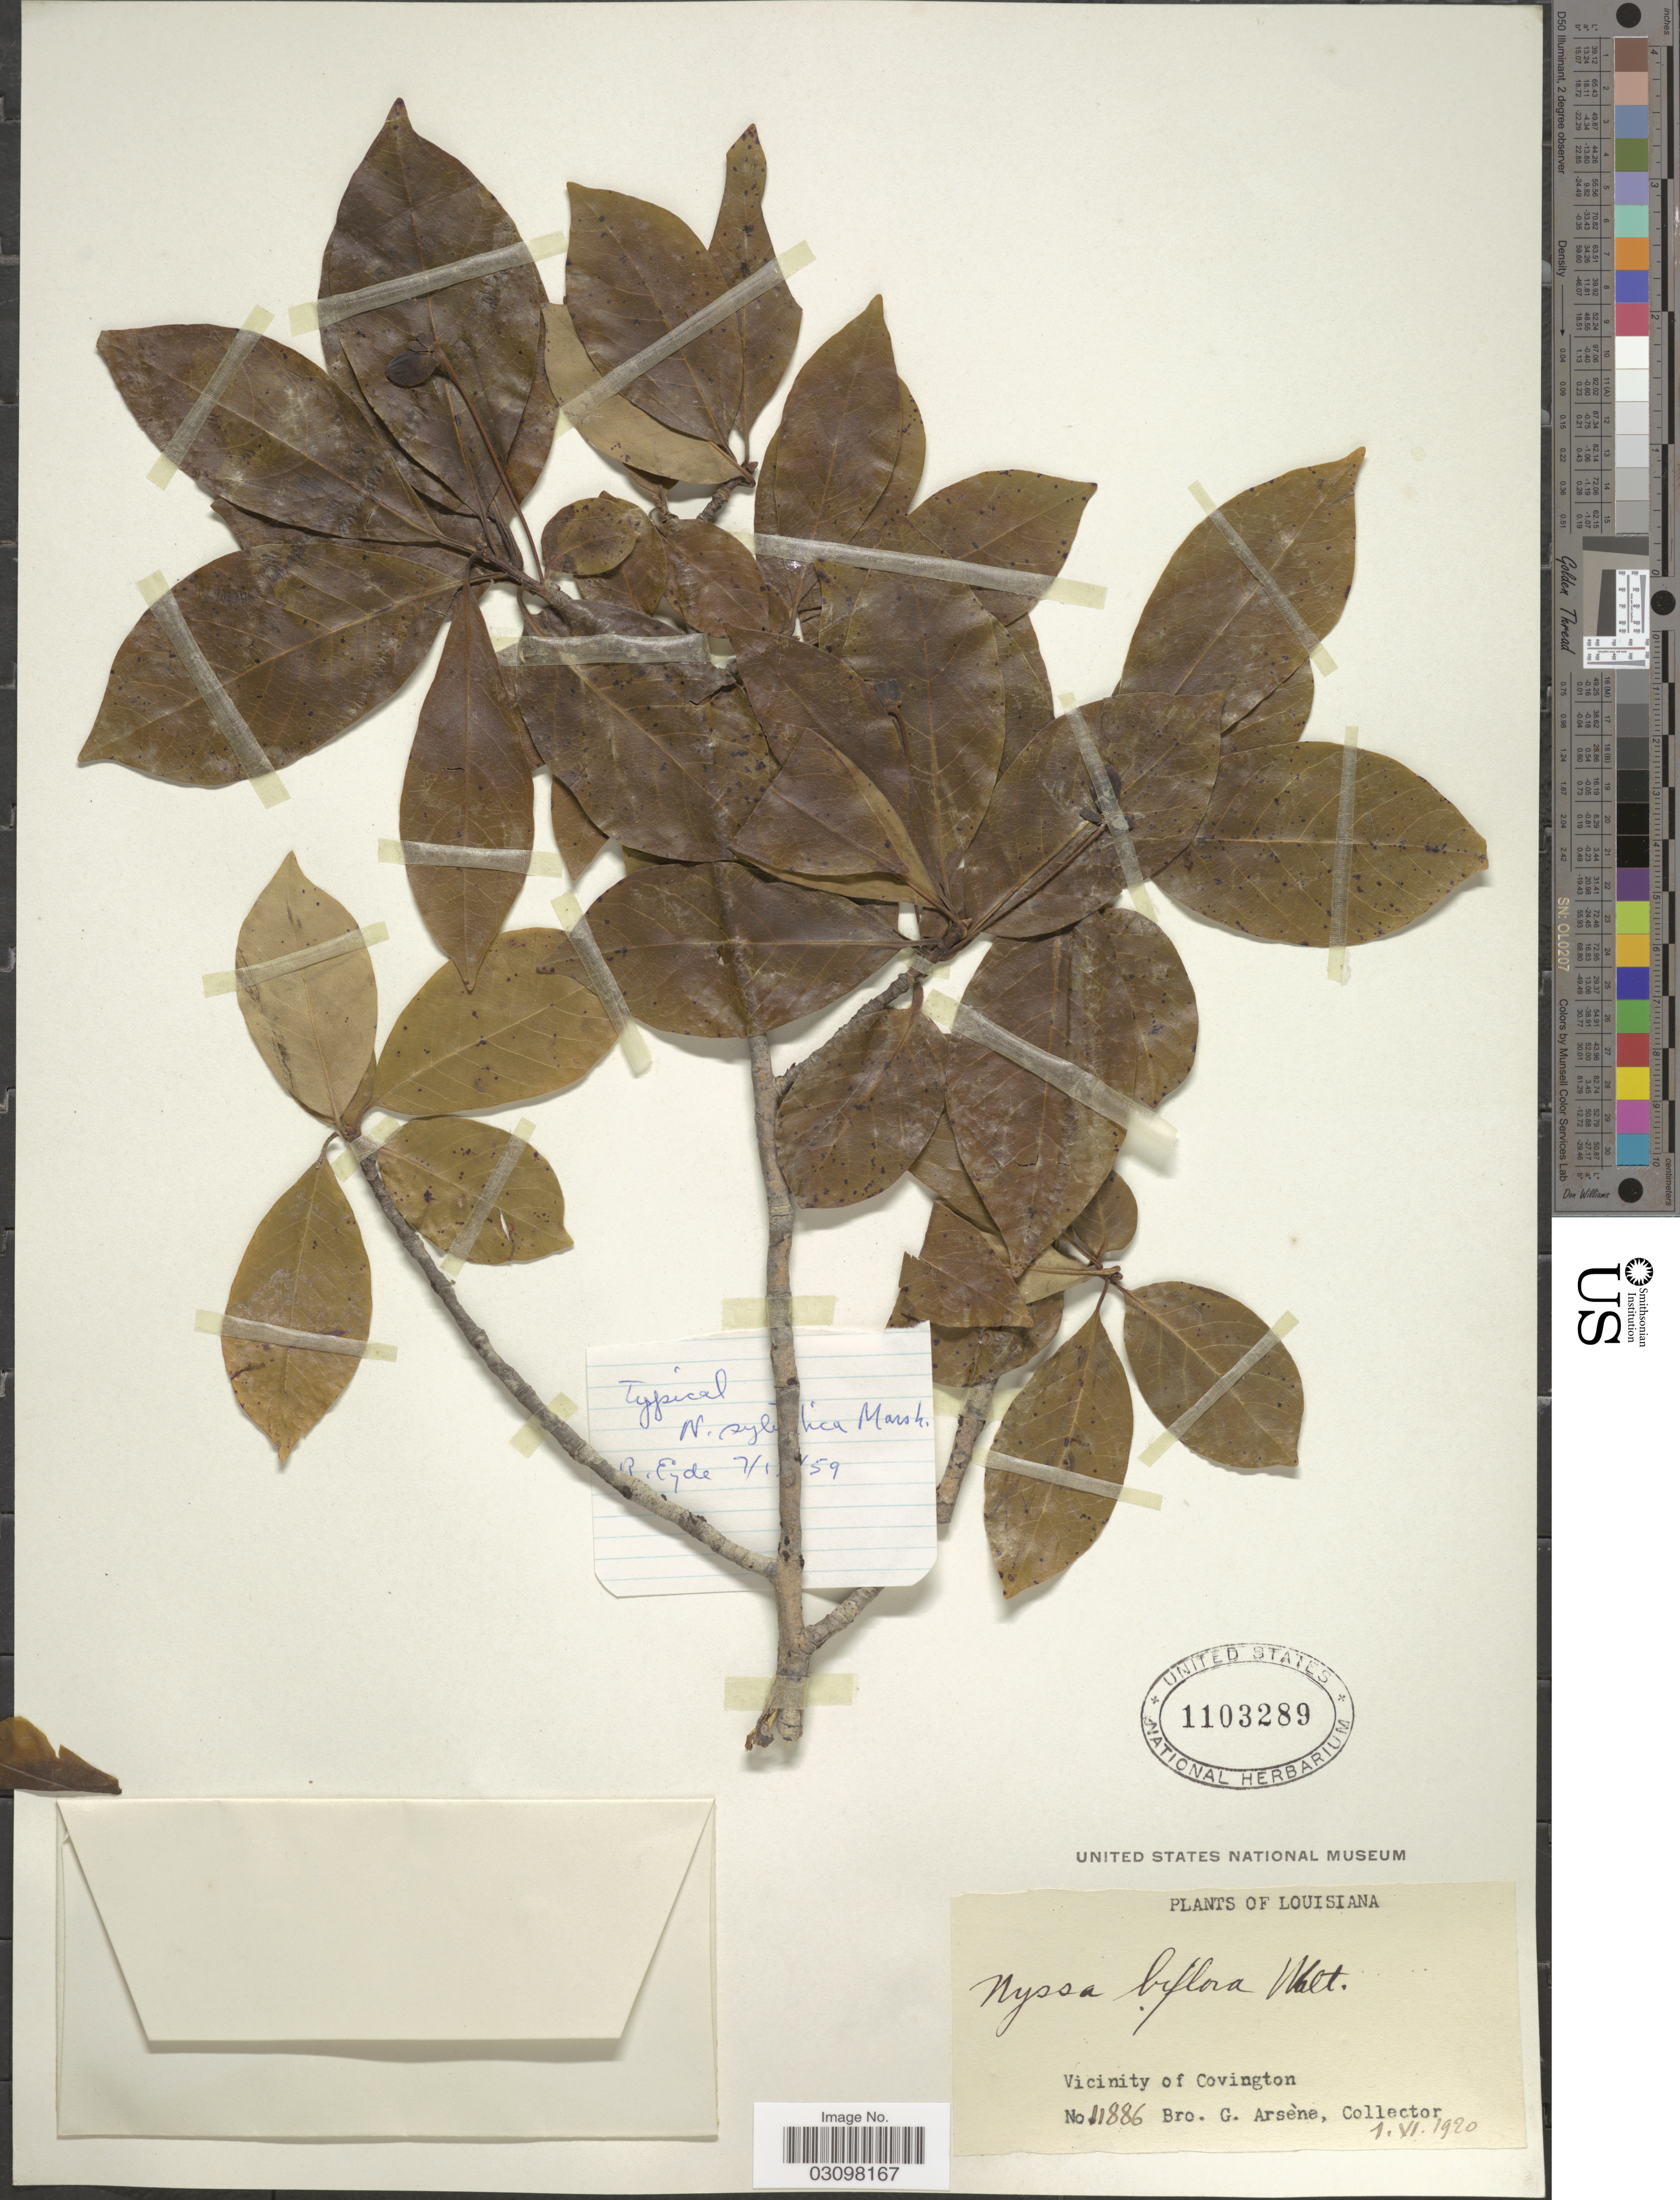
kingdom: Plantae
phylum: Tracheophyta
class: Magnoliopsida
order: Cornales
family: Nyssaceae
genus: Nyssa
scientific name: Nyssa sylvatica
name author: Marshall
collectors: Bro. G. Arsène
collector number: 11886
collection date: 1920-06-01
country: United States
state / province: Louisiana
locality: Vicinity of Covington.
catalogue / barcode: US 1103289